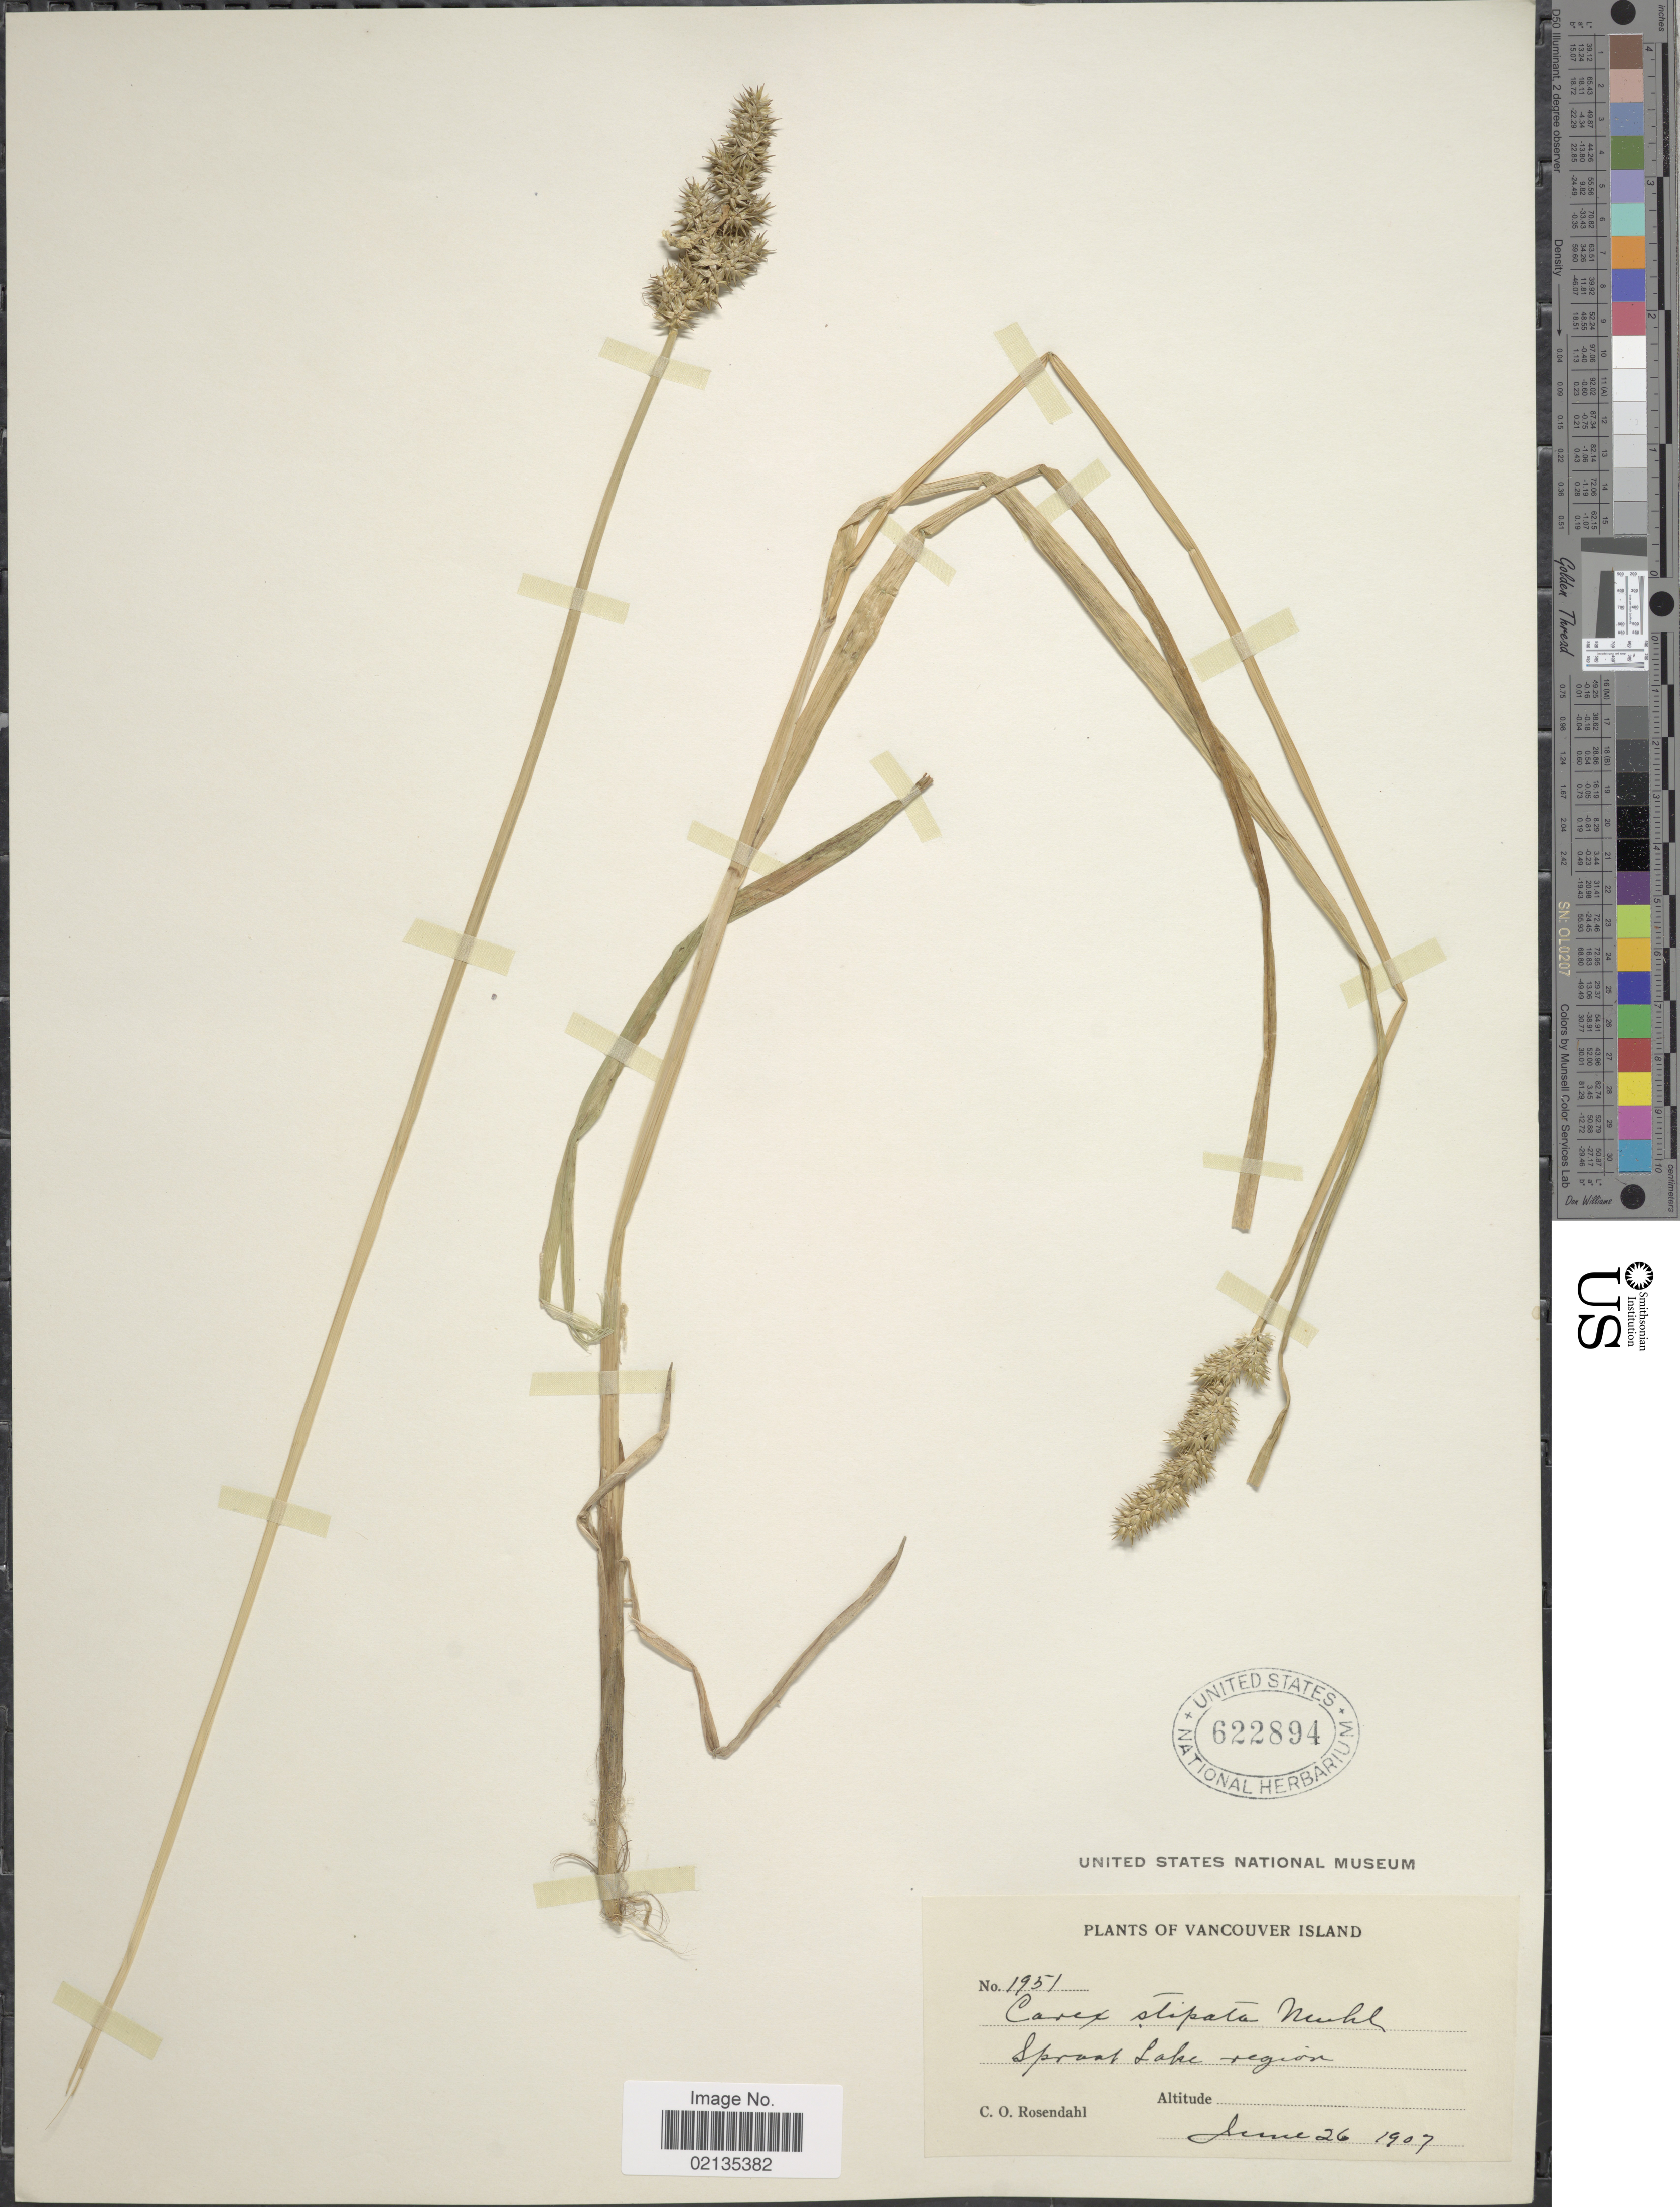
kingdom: Plantae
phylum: Tracheophyta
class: Liliopsida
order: Poales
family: Cyperaceae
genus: Carex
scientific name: Carex stipata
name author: Muhl. ex Willd.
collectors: C. O. Rosendahl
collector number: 1951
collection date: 1907-06-26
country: Canada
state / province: British Columbia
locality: Sproat Lake region, Vancouver Island.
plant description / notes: No precise locality correction needed.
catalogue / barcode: US 622894